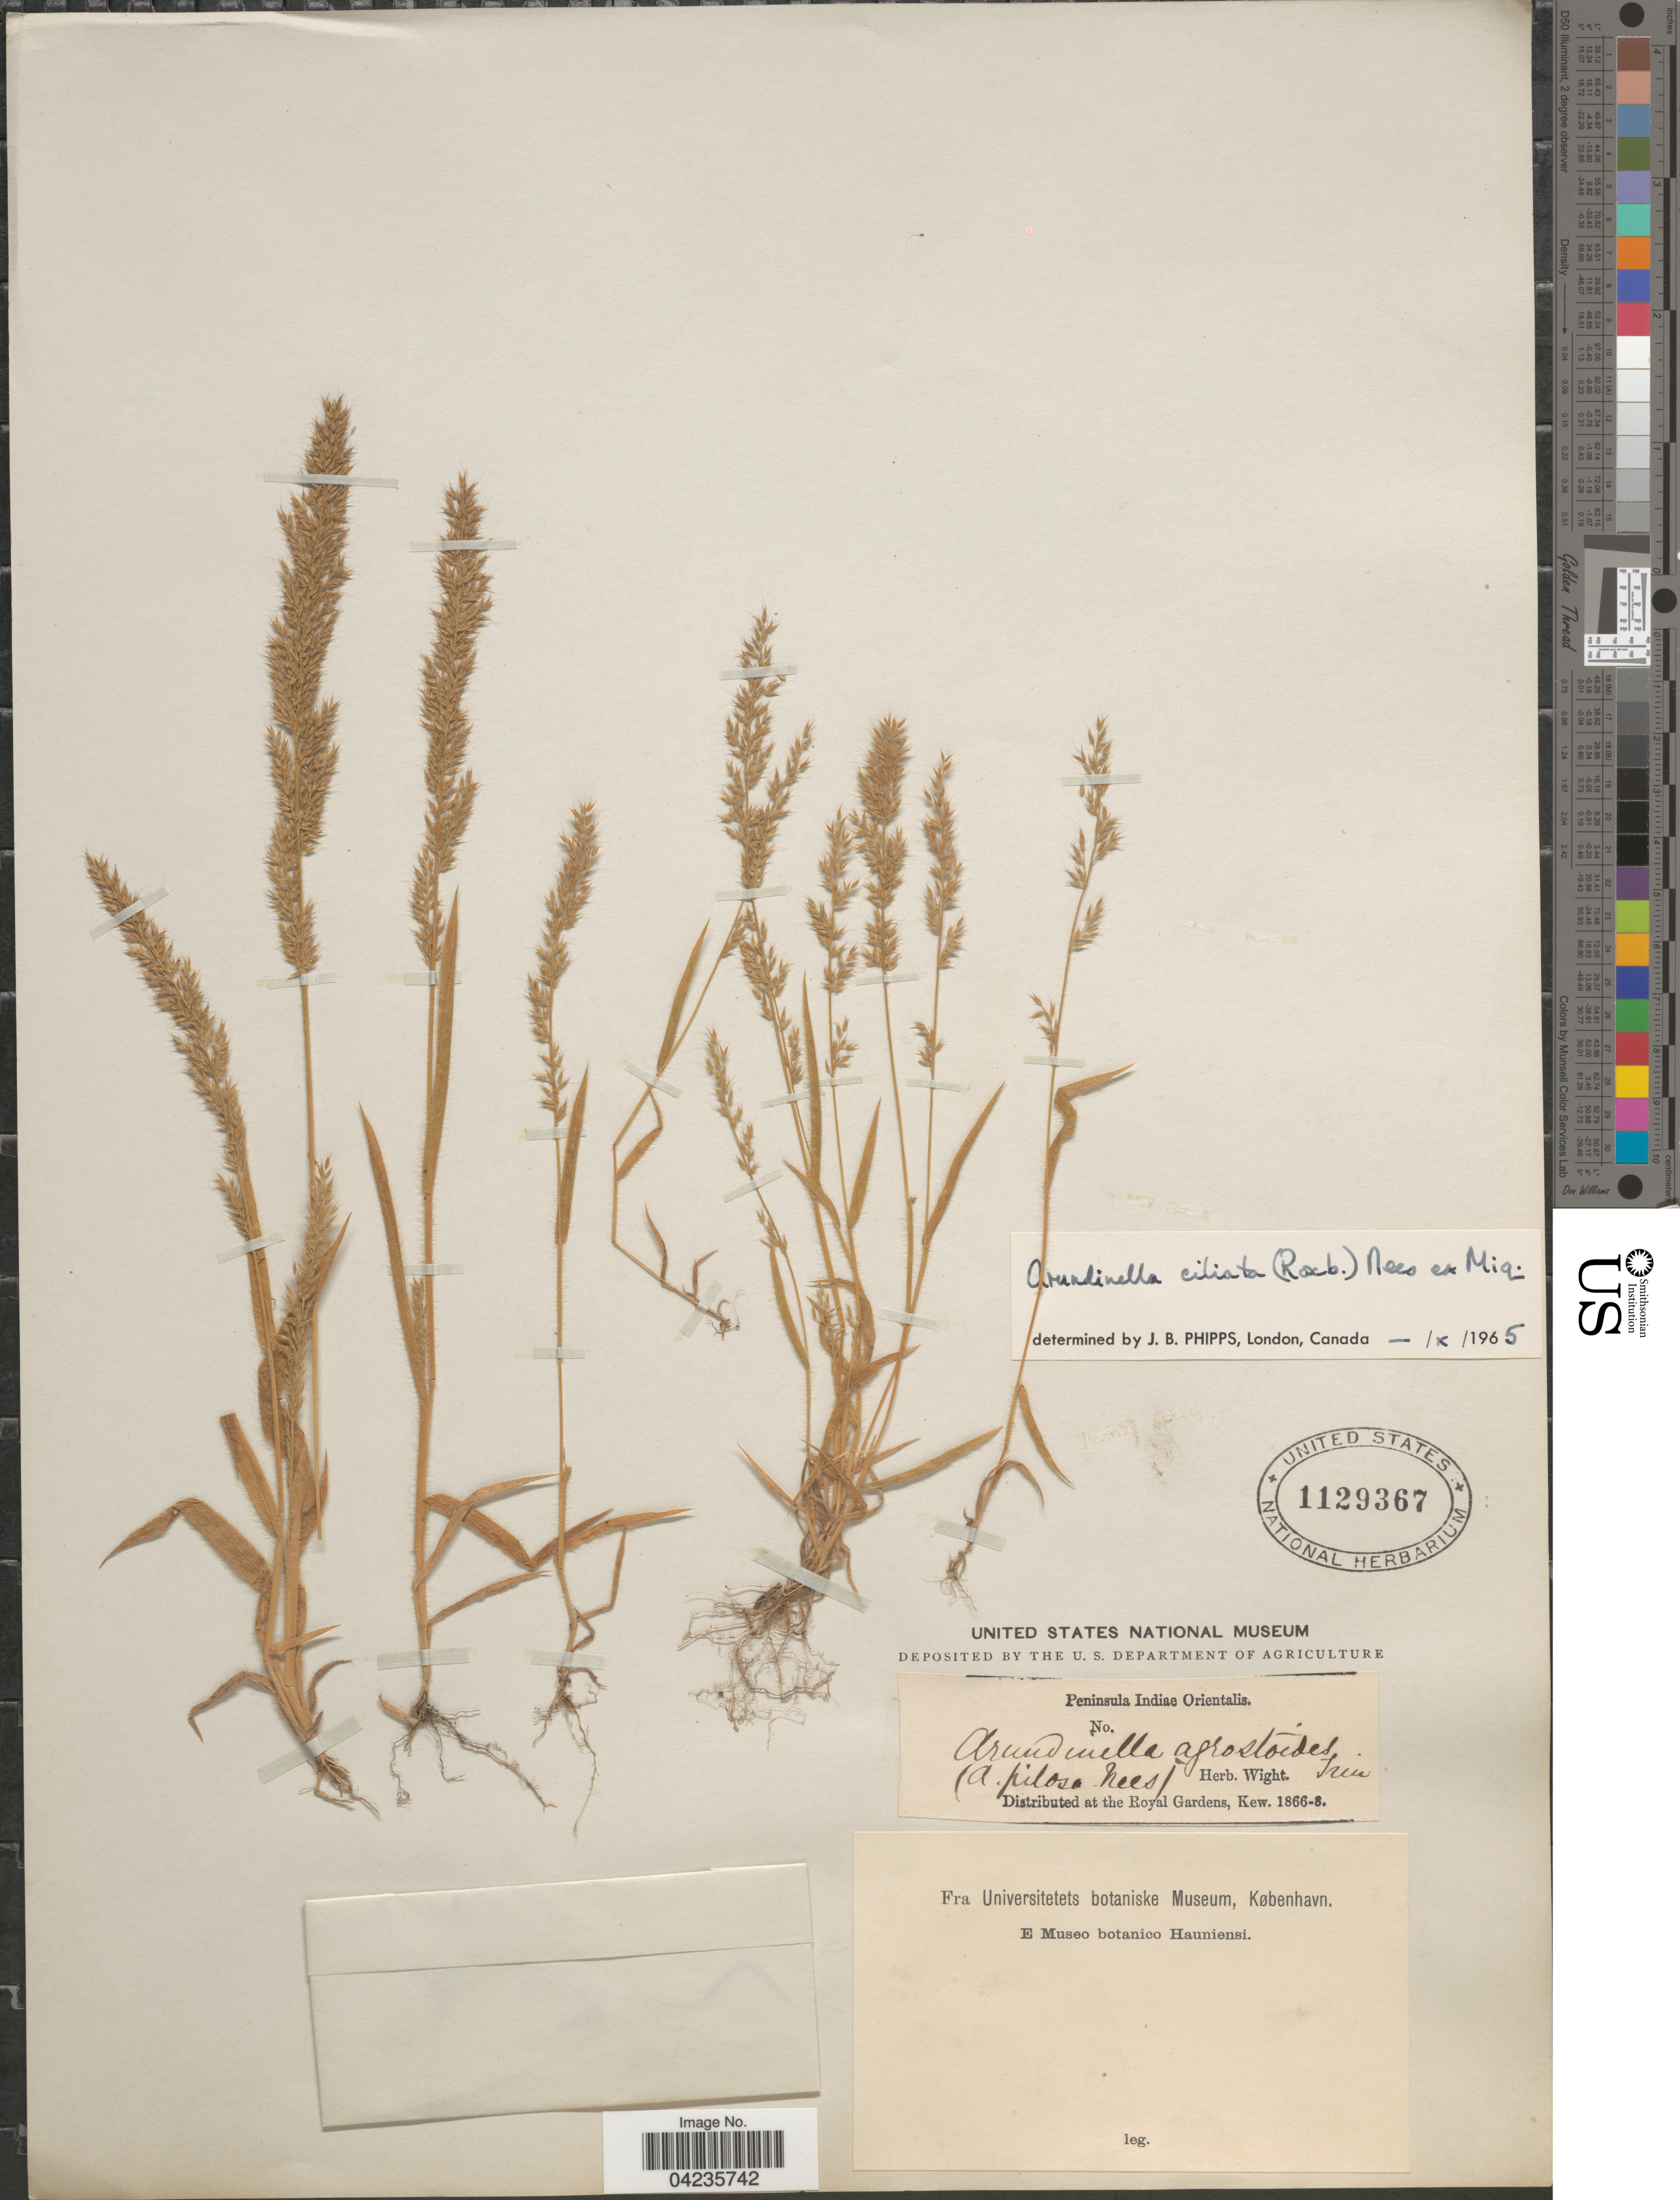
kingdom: Plantae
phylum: Tracheophyta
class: Liliopsida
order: Poales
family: Poaceae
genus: Arundinella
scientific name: Arundinella ciliata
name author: Nees ex Miq.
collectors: ex Herb. Wight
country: India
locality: Indiae Orientalis.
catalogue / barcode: US 1129367